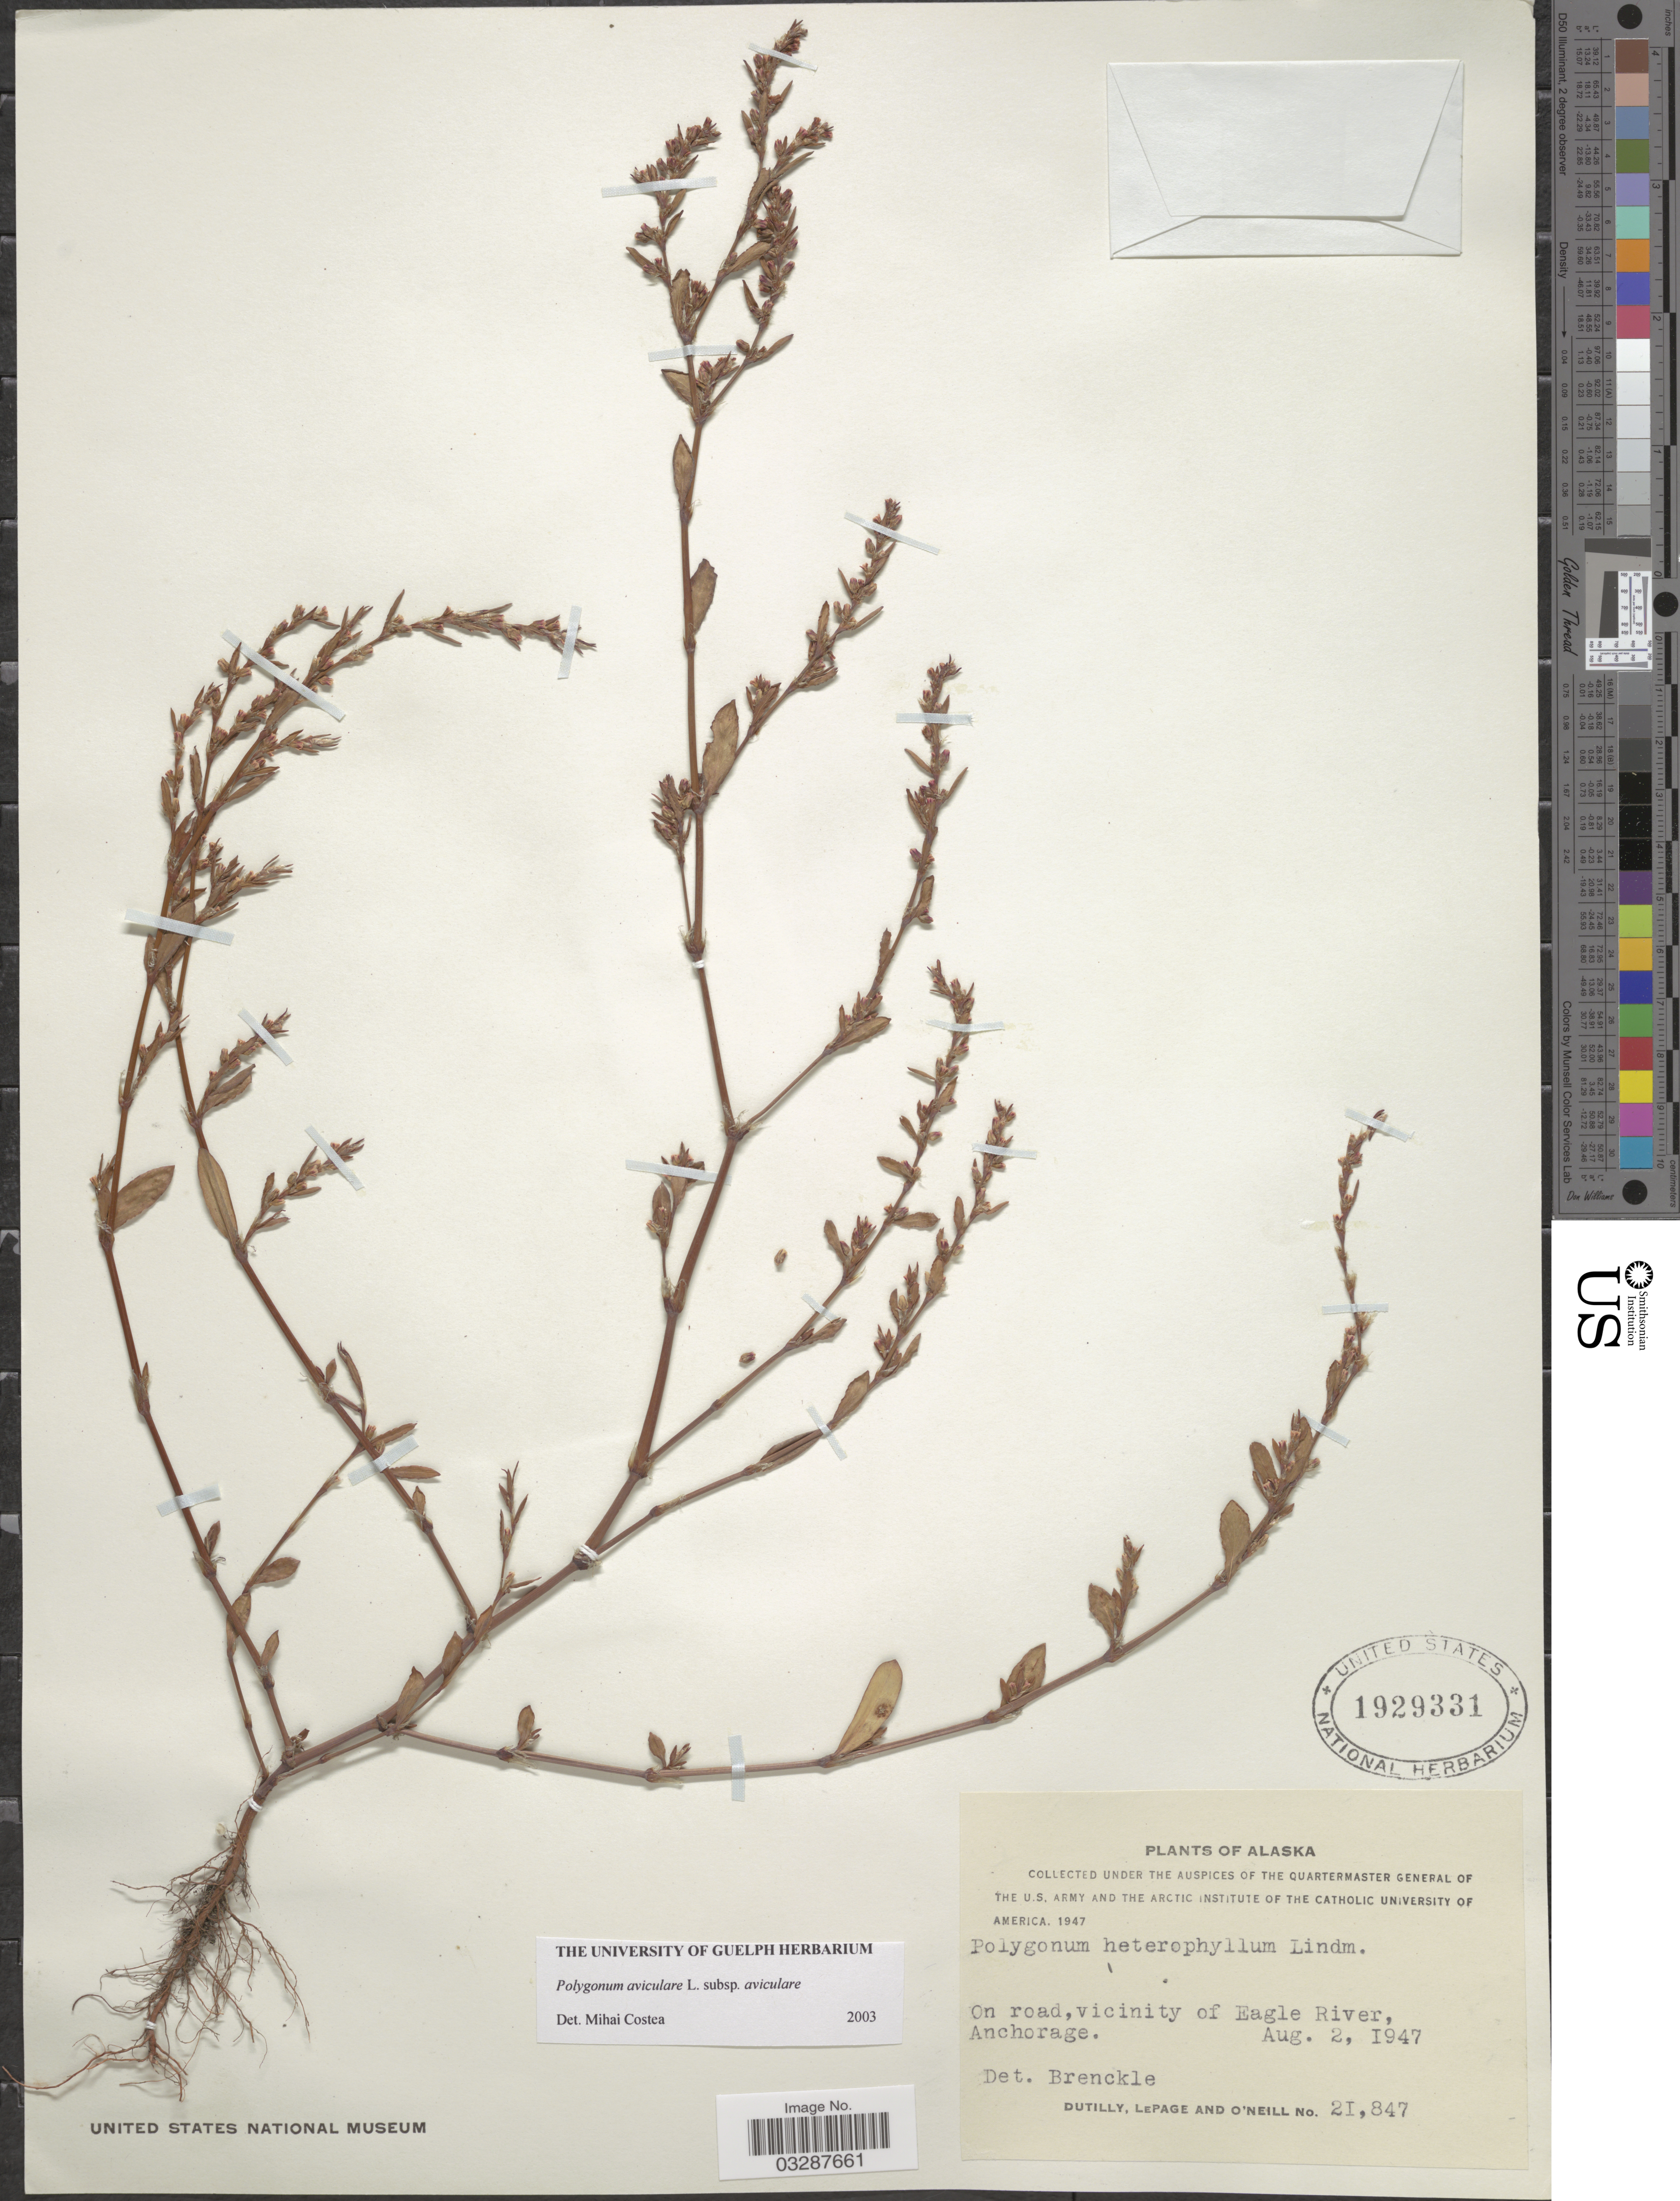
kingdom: Plantae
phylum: Tracheophyta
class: Magnoliopsida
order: Caryophyllales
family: Polygonaceae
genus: Polygonum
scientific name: Polygonum aviculare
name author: L.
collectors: -. Dutilly, -. LePage & -. O'Neill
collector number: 21847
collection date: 1847-08-02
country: United States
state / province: Alaska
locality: On road, vicinity of Eagle River, Anchorage.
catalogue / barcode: US 1929331